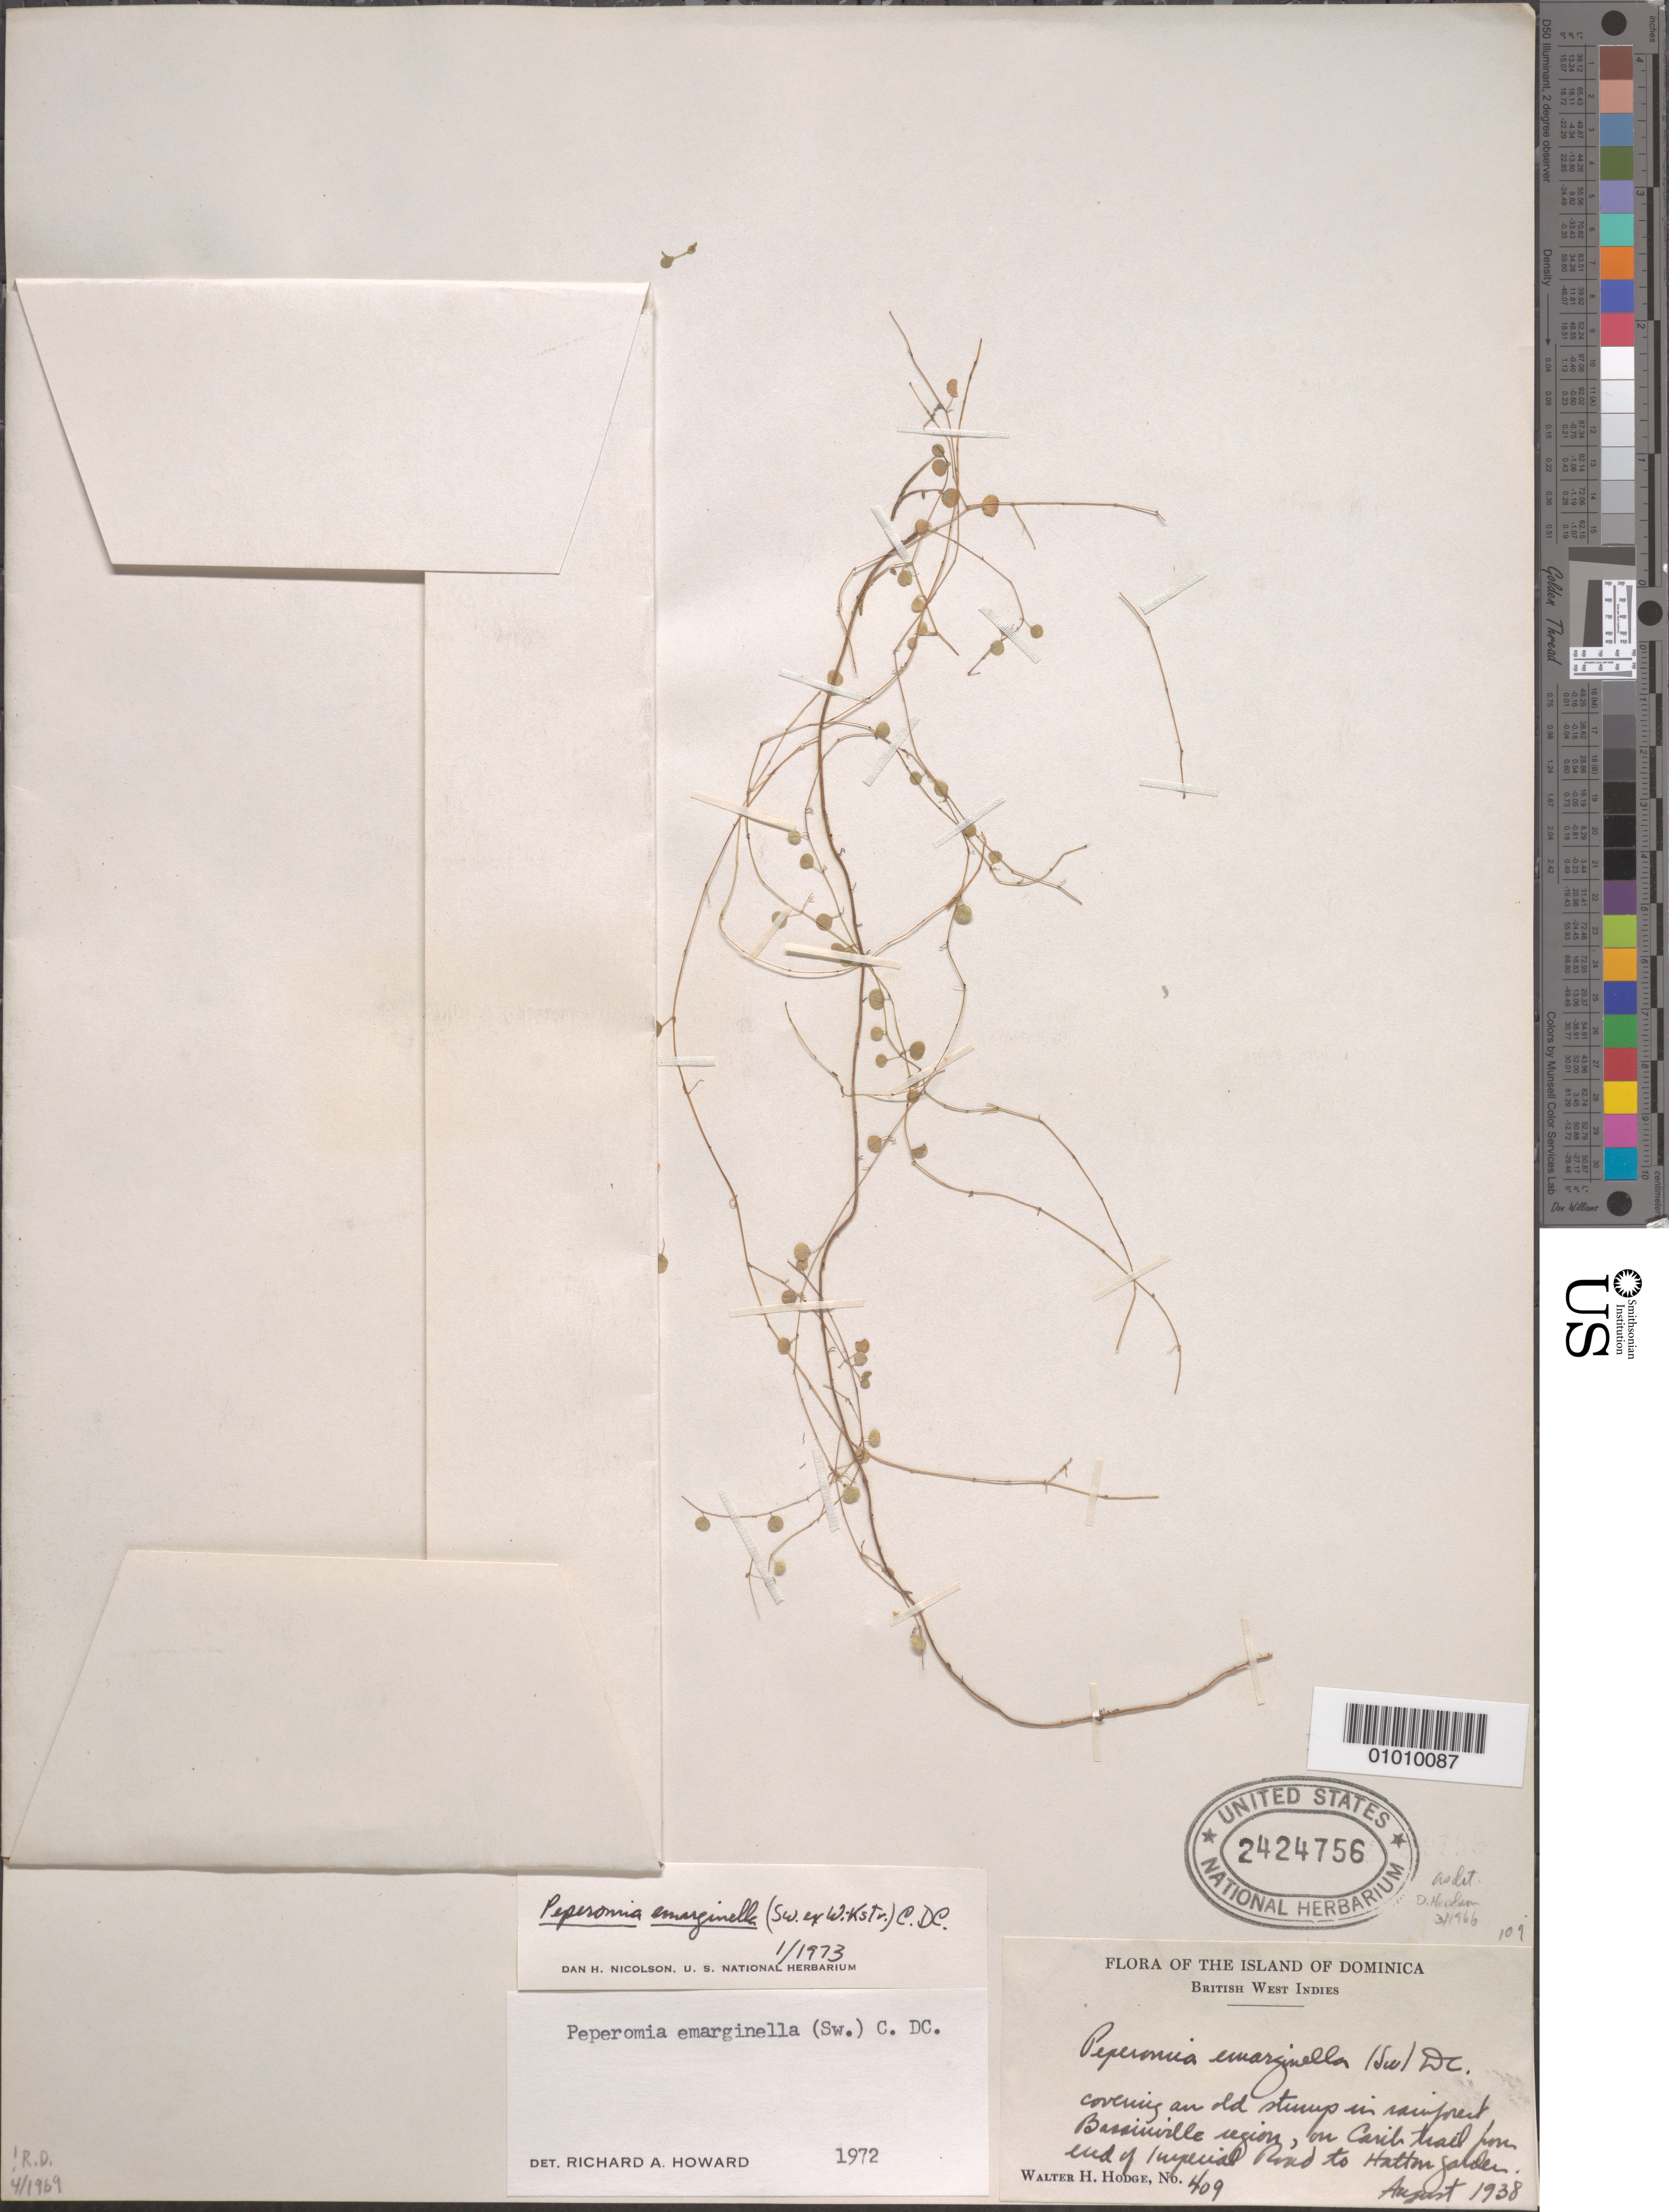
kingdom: Plantae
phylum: Tracheophyta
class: Magnoliopsida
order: Piperales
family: Piperaceae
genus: Peperomia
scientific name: Peperomia emarginella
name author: (Sw. ex Wikstr.) C. DC.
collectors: W. Hodge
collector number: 409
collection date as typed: Aug 1938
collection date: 1938-08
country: Dominica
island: Dominica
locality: Covering an old stump in Bassiuille region.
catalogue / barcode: US 2424756